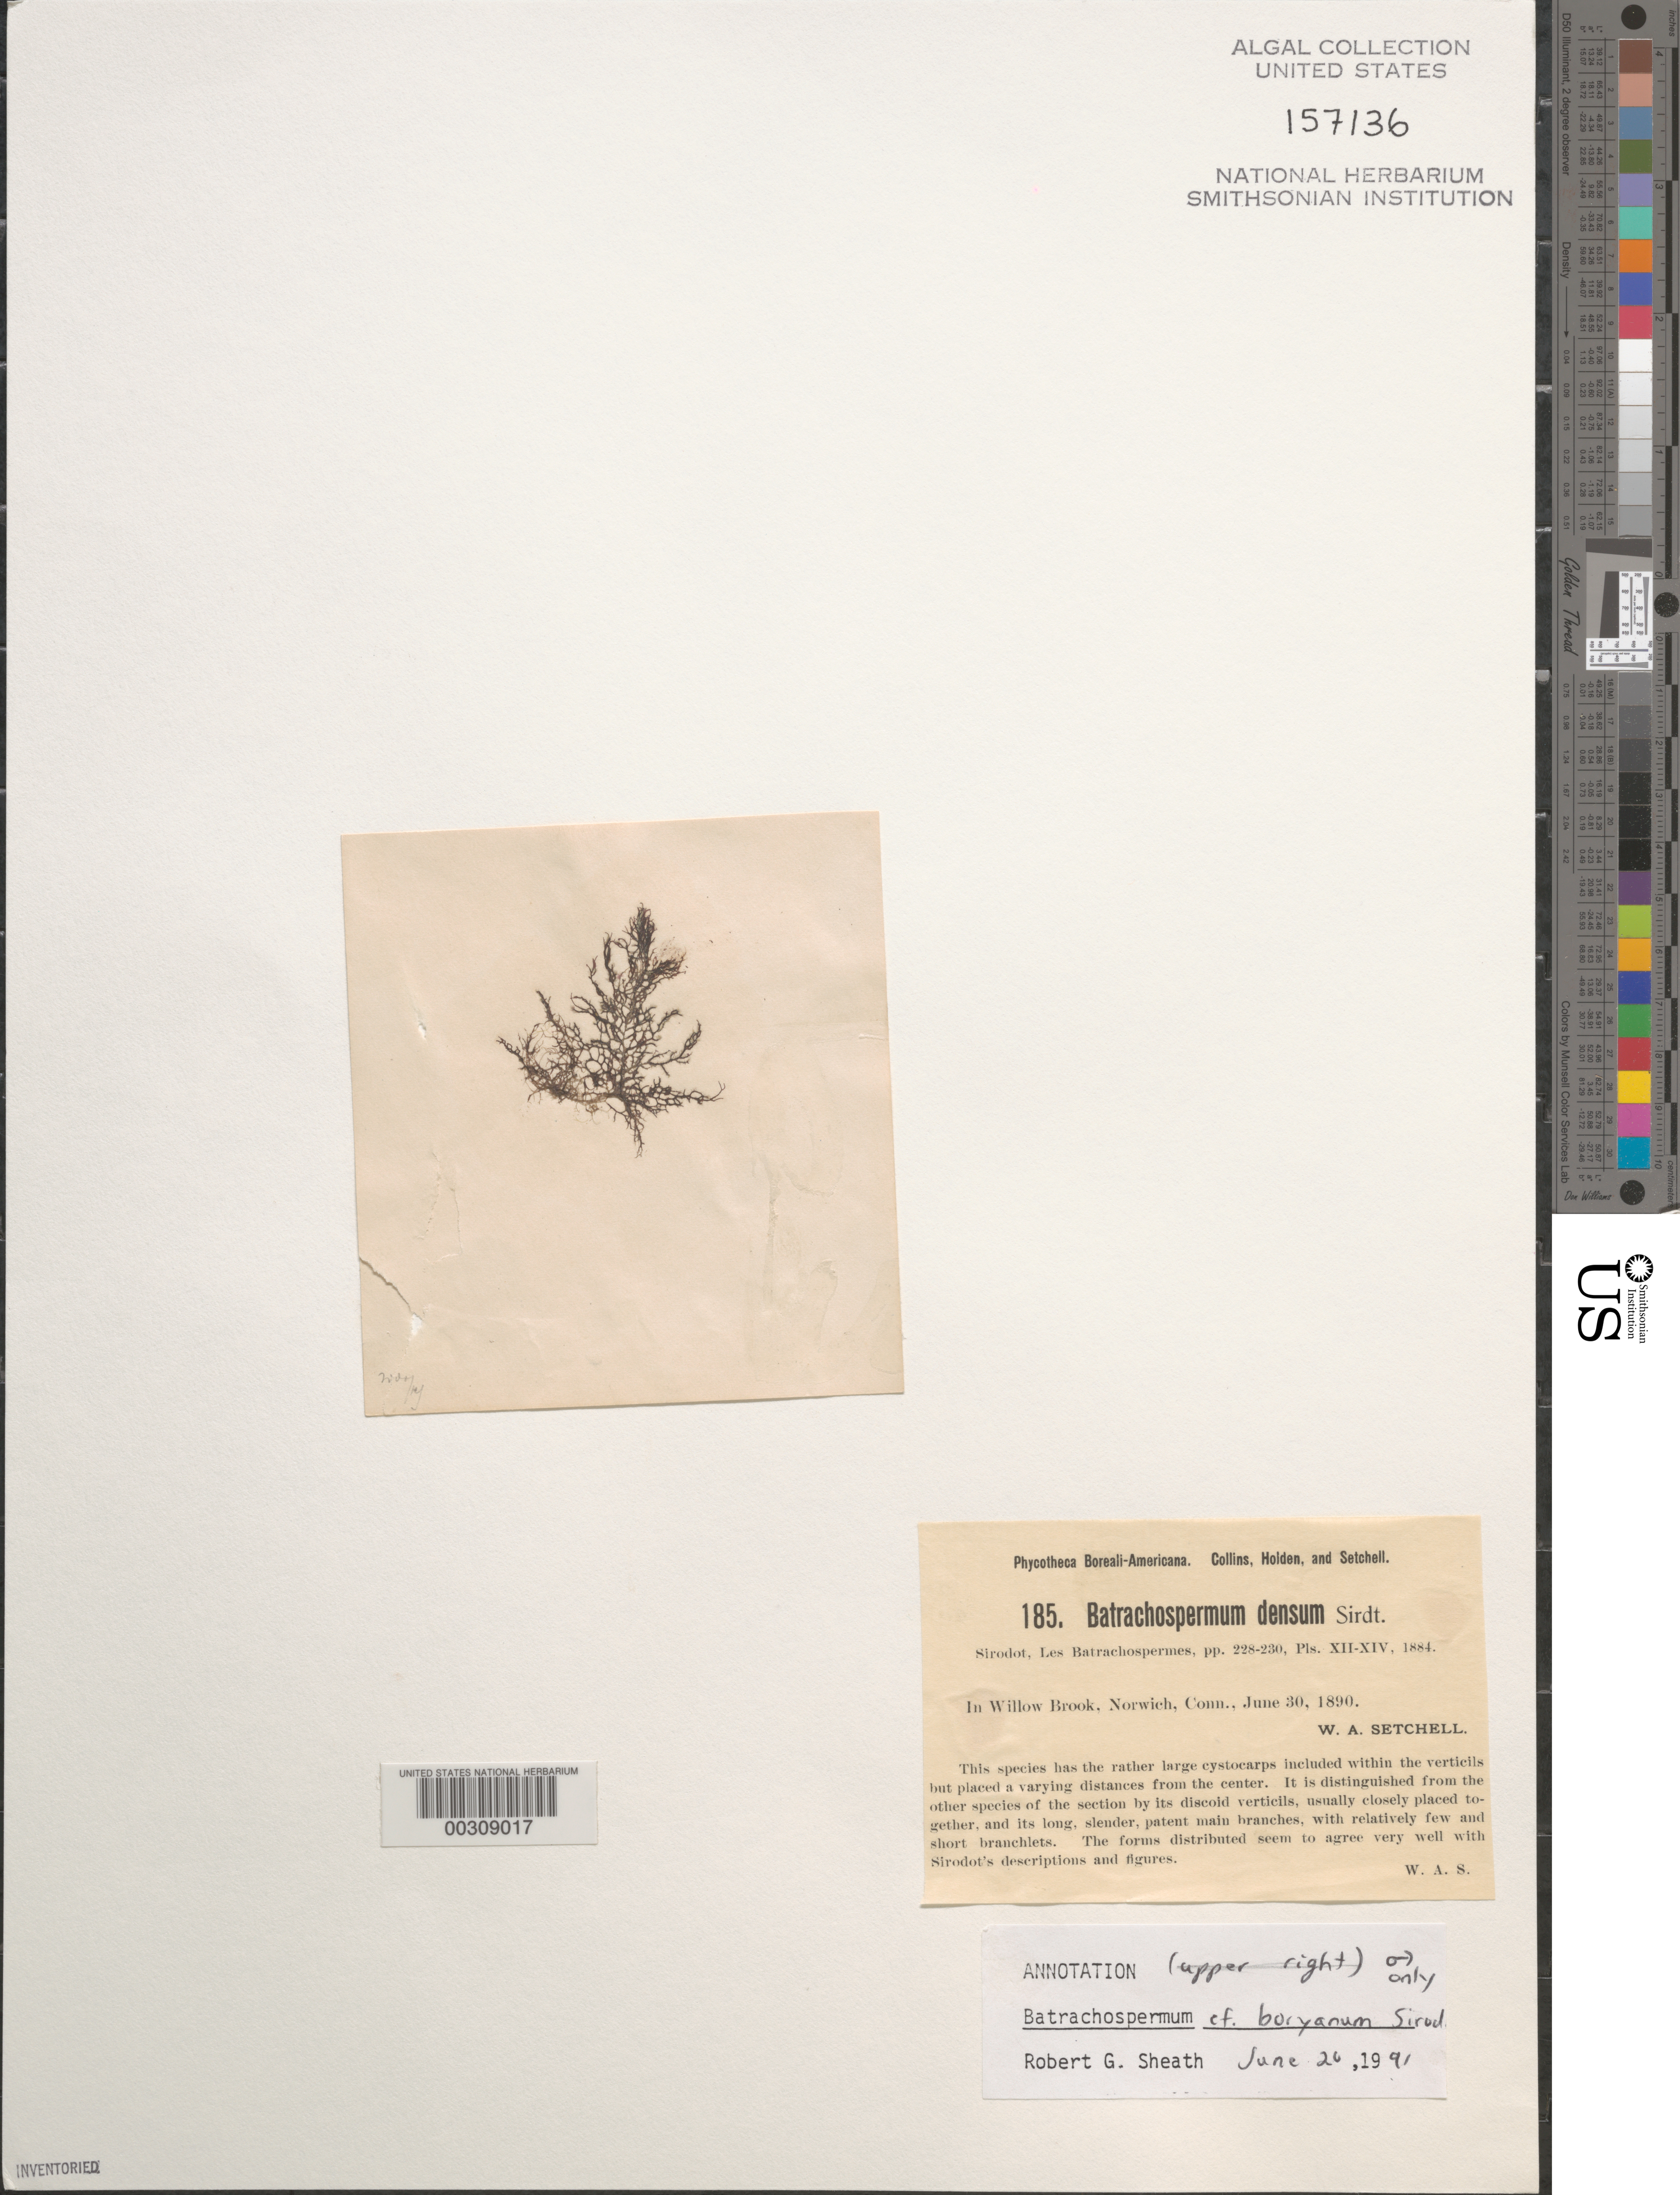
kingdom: Plantae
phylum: Rhodophyta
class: Florideophyceae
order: Batrachospermales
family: Batrachospermaceae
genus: Sheathia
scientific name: Sheathia boryana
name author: (Sirodot) Salomaki & M.L. Vis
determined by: Algae name updating Project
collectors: W. Setchell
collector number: PB-A 185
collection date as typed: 30 Jun 1890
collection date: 1890-06-30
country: United States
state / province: Connecticut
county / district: New London County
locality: Norwich, Willow Brook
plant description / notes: Collins, Holden & Setchell, Phycotheca Boreali-Americana, as Batrachospermum densum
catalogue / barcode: US 157136